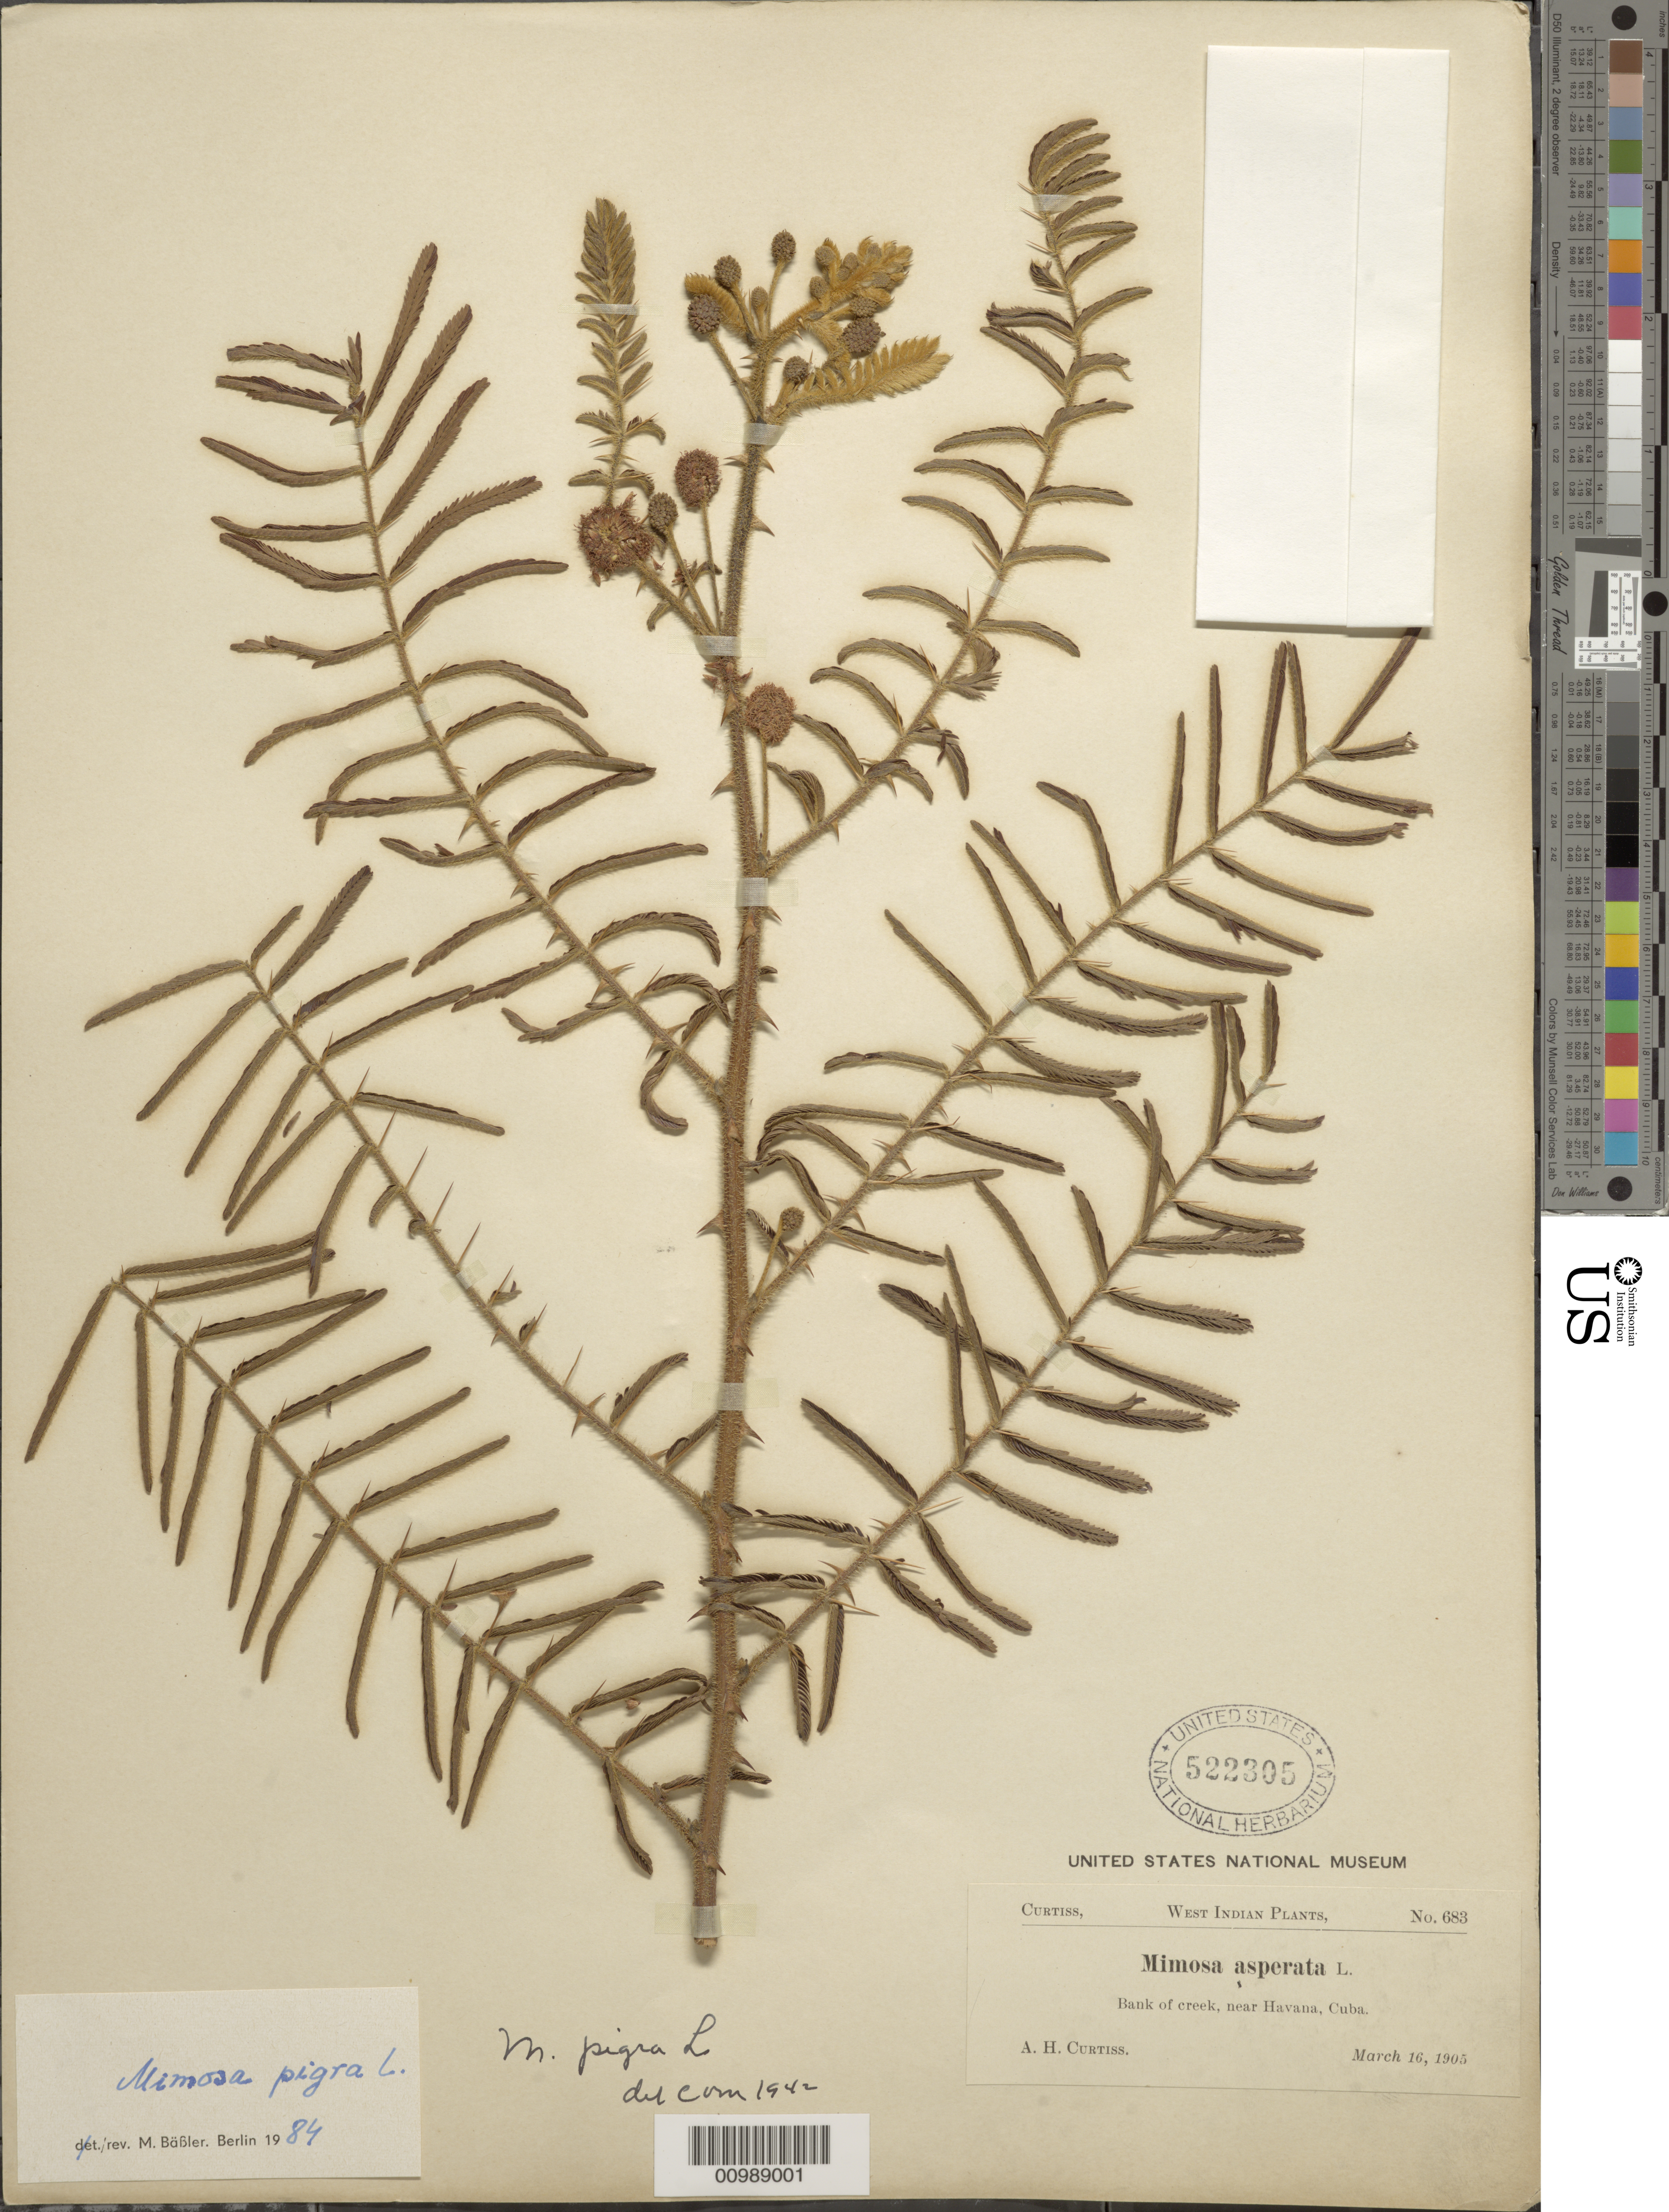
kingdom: Plantae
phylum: Tracheophyta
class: Magnoliopsida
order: Fabales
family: Fabaceae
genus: Mimosa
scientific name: Mimosa pigra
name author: L.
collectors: A. H. Curtiss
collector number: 683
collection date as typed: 16 Mar 1905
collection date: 1905-03-16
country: Cuba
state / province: La Habana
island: Cuba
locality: Near Havana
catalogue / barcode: US 522305